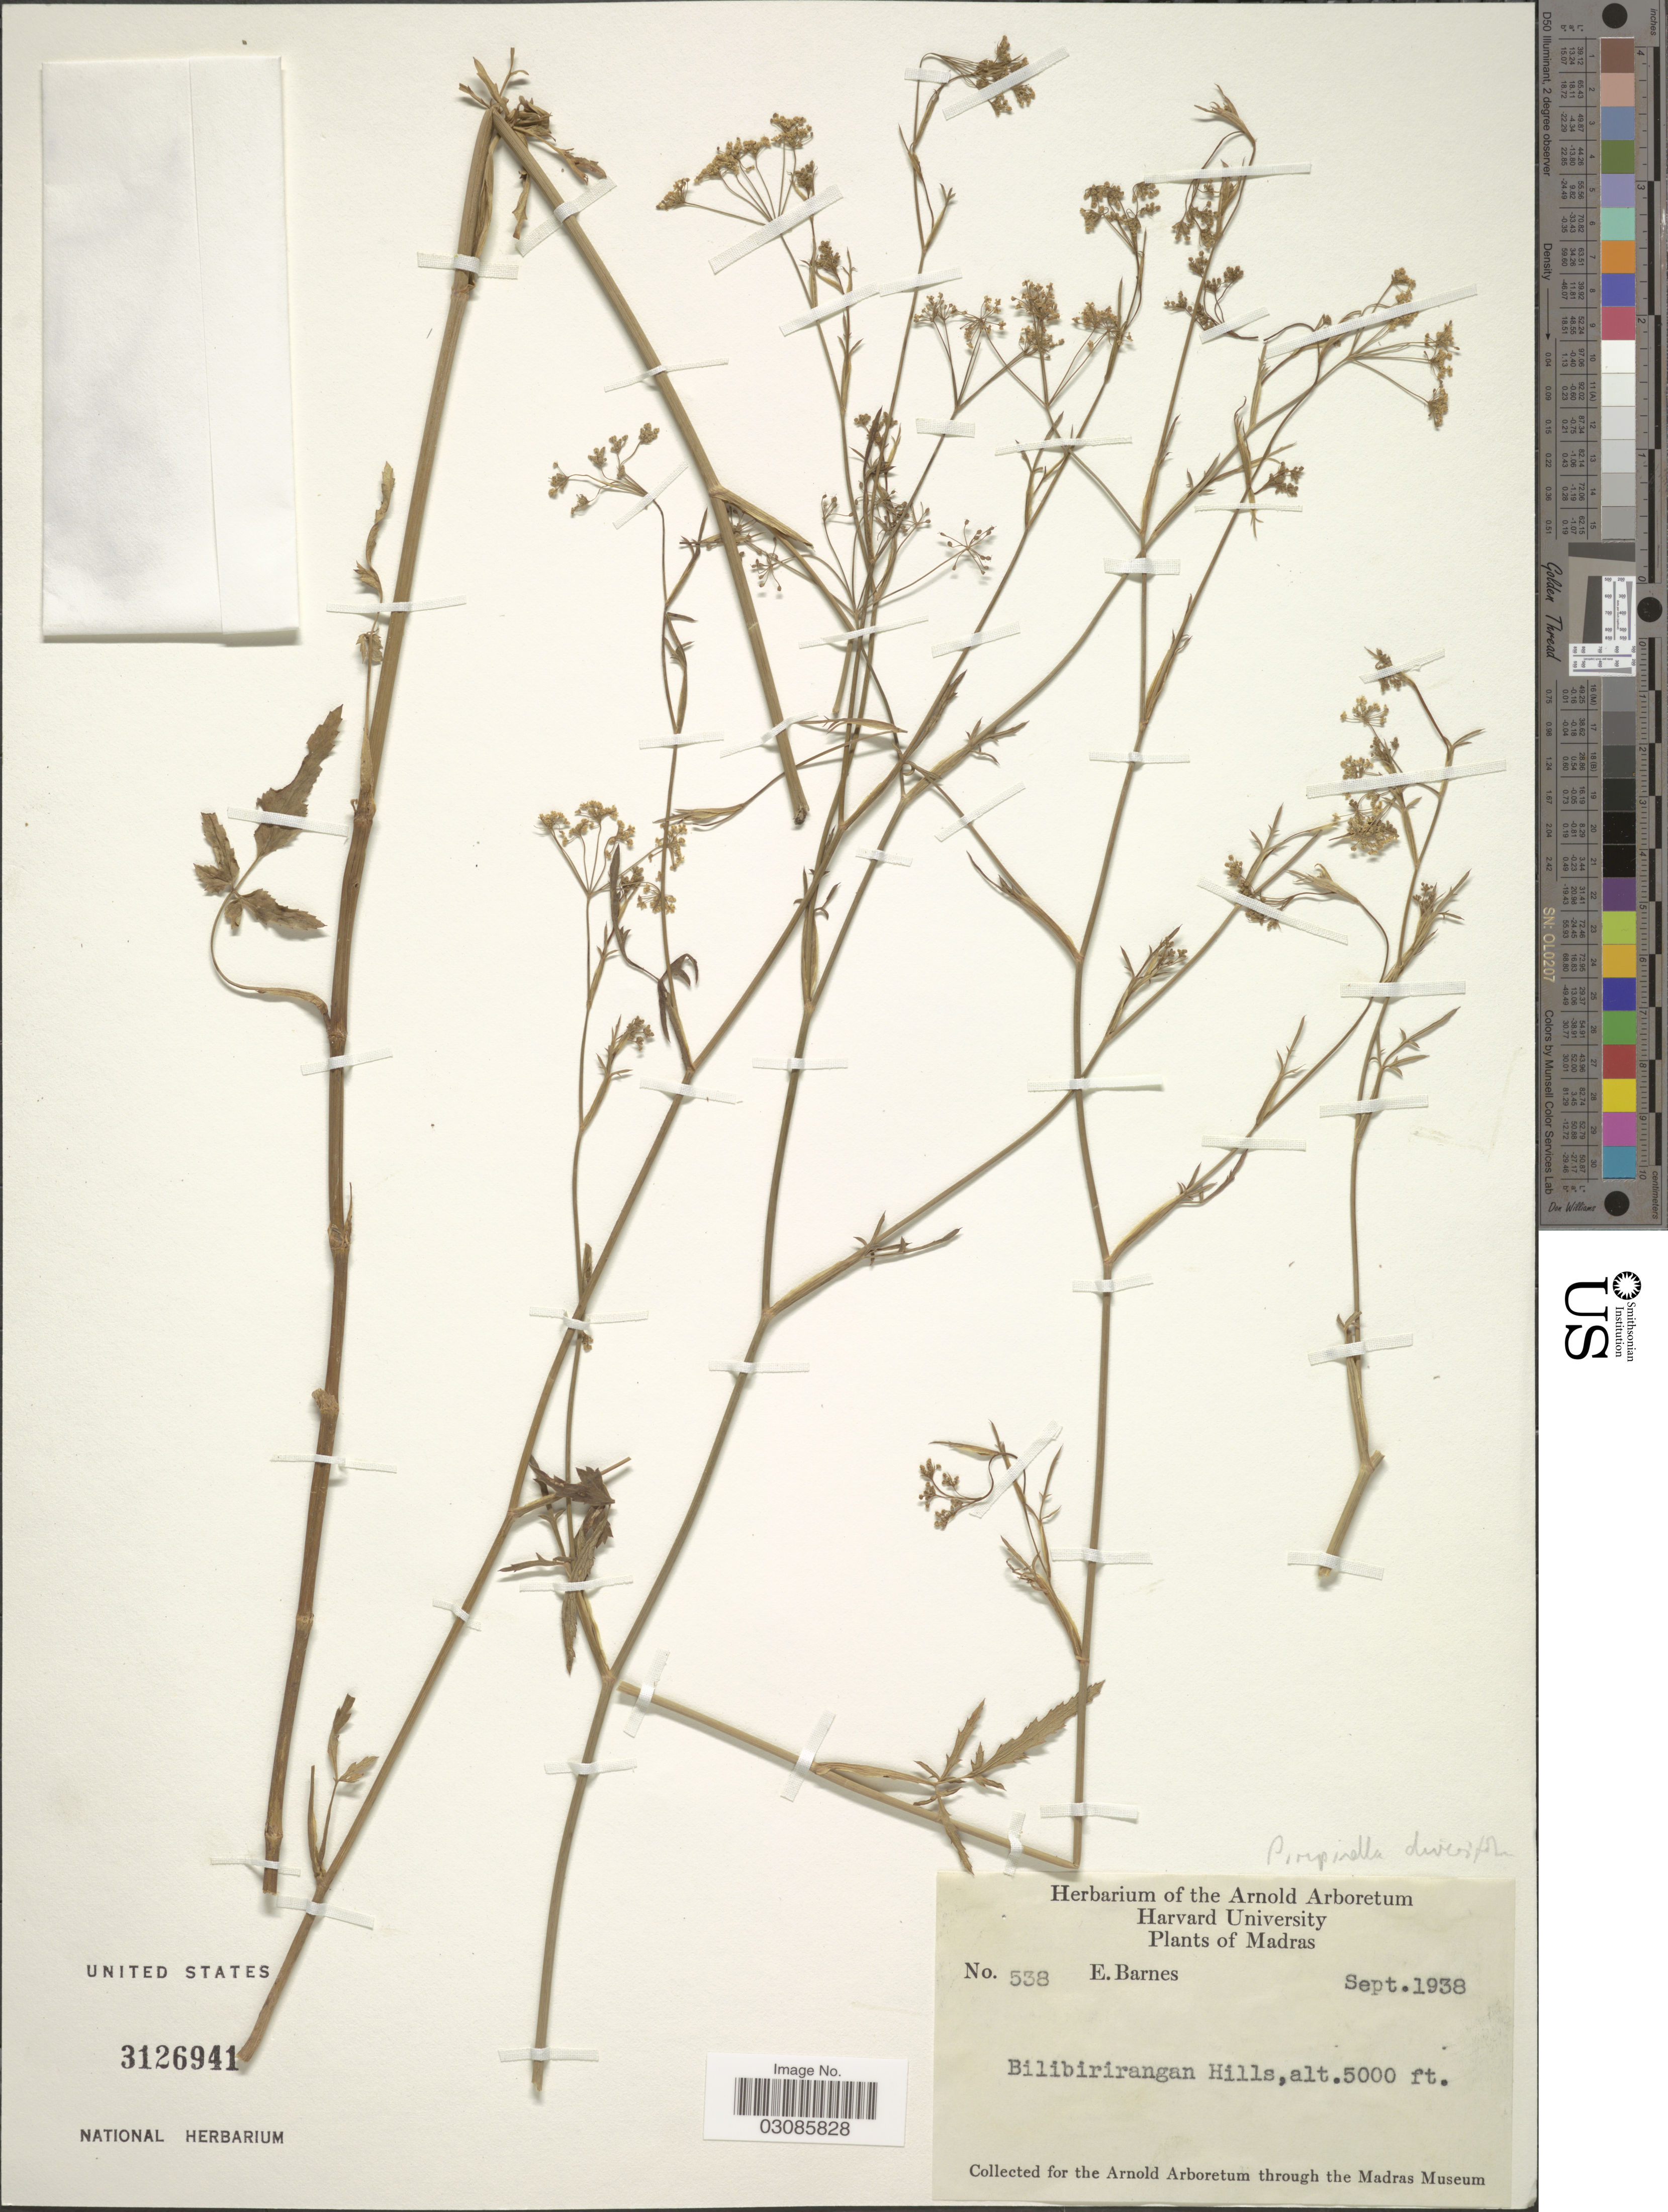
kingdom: Plantae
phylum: Tracheophyta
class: Magnoliopsida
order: Apiales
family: Apiaceae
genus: Pimpinella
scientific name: Pimpinella diversifolia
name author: DC.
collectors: E. Barnes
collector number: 538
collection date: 1938-09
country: India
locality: Madras. Bilibirirangan Hills.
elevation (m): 1524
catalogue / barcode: US 3126941